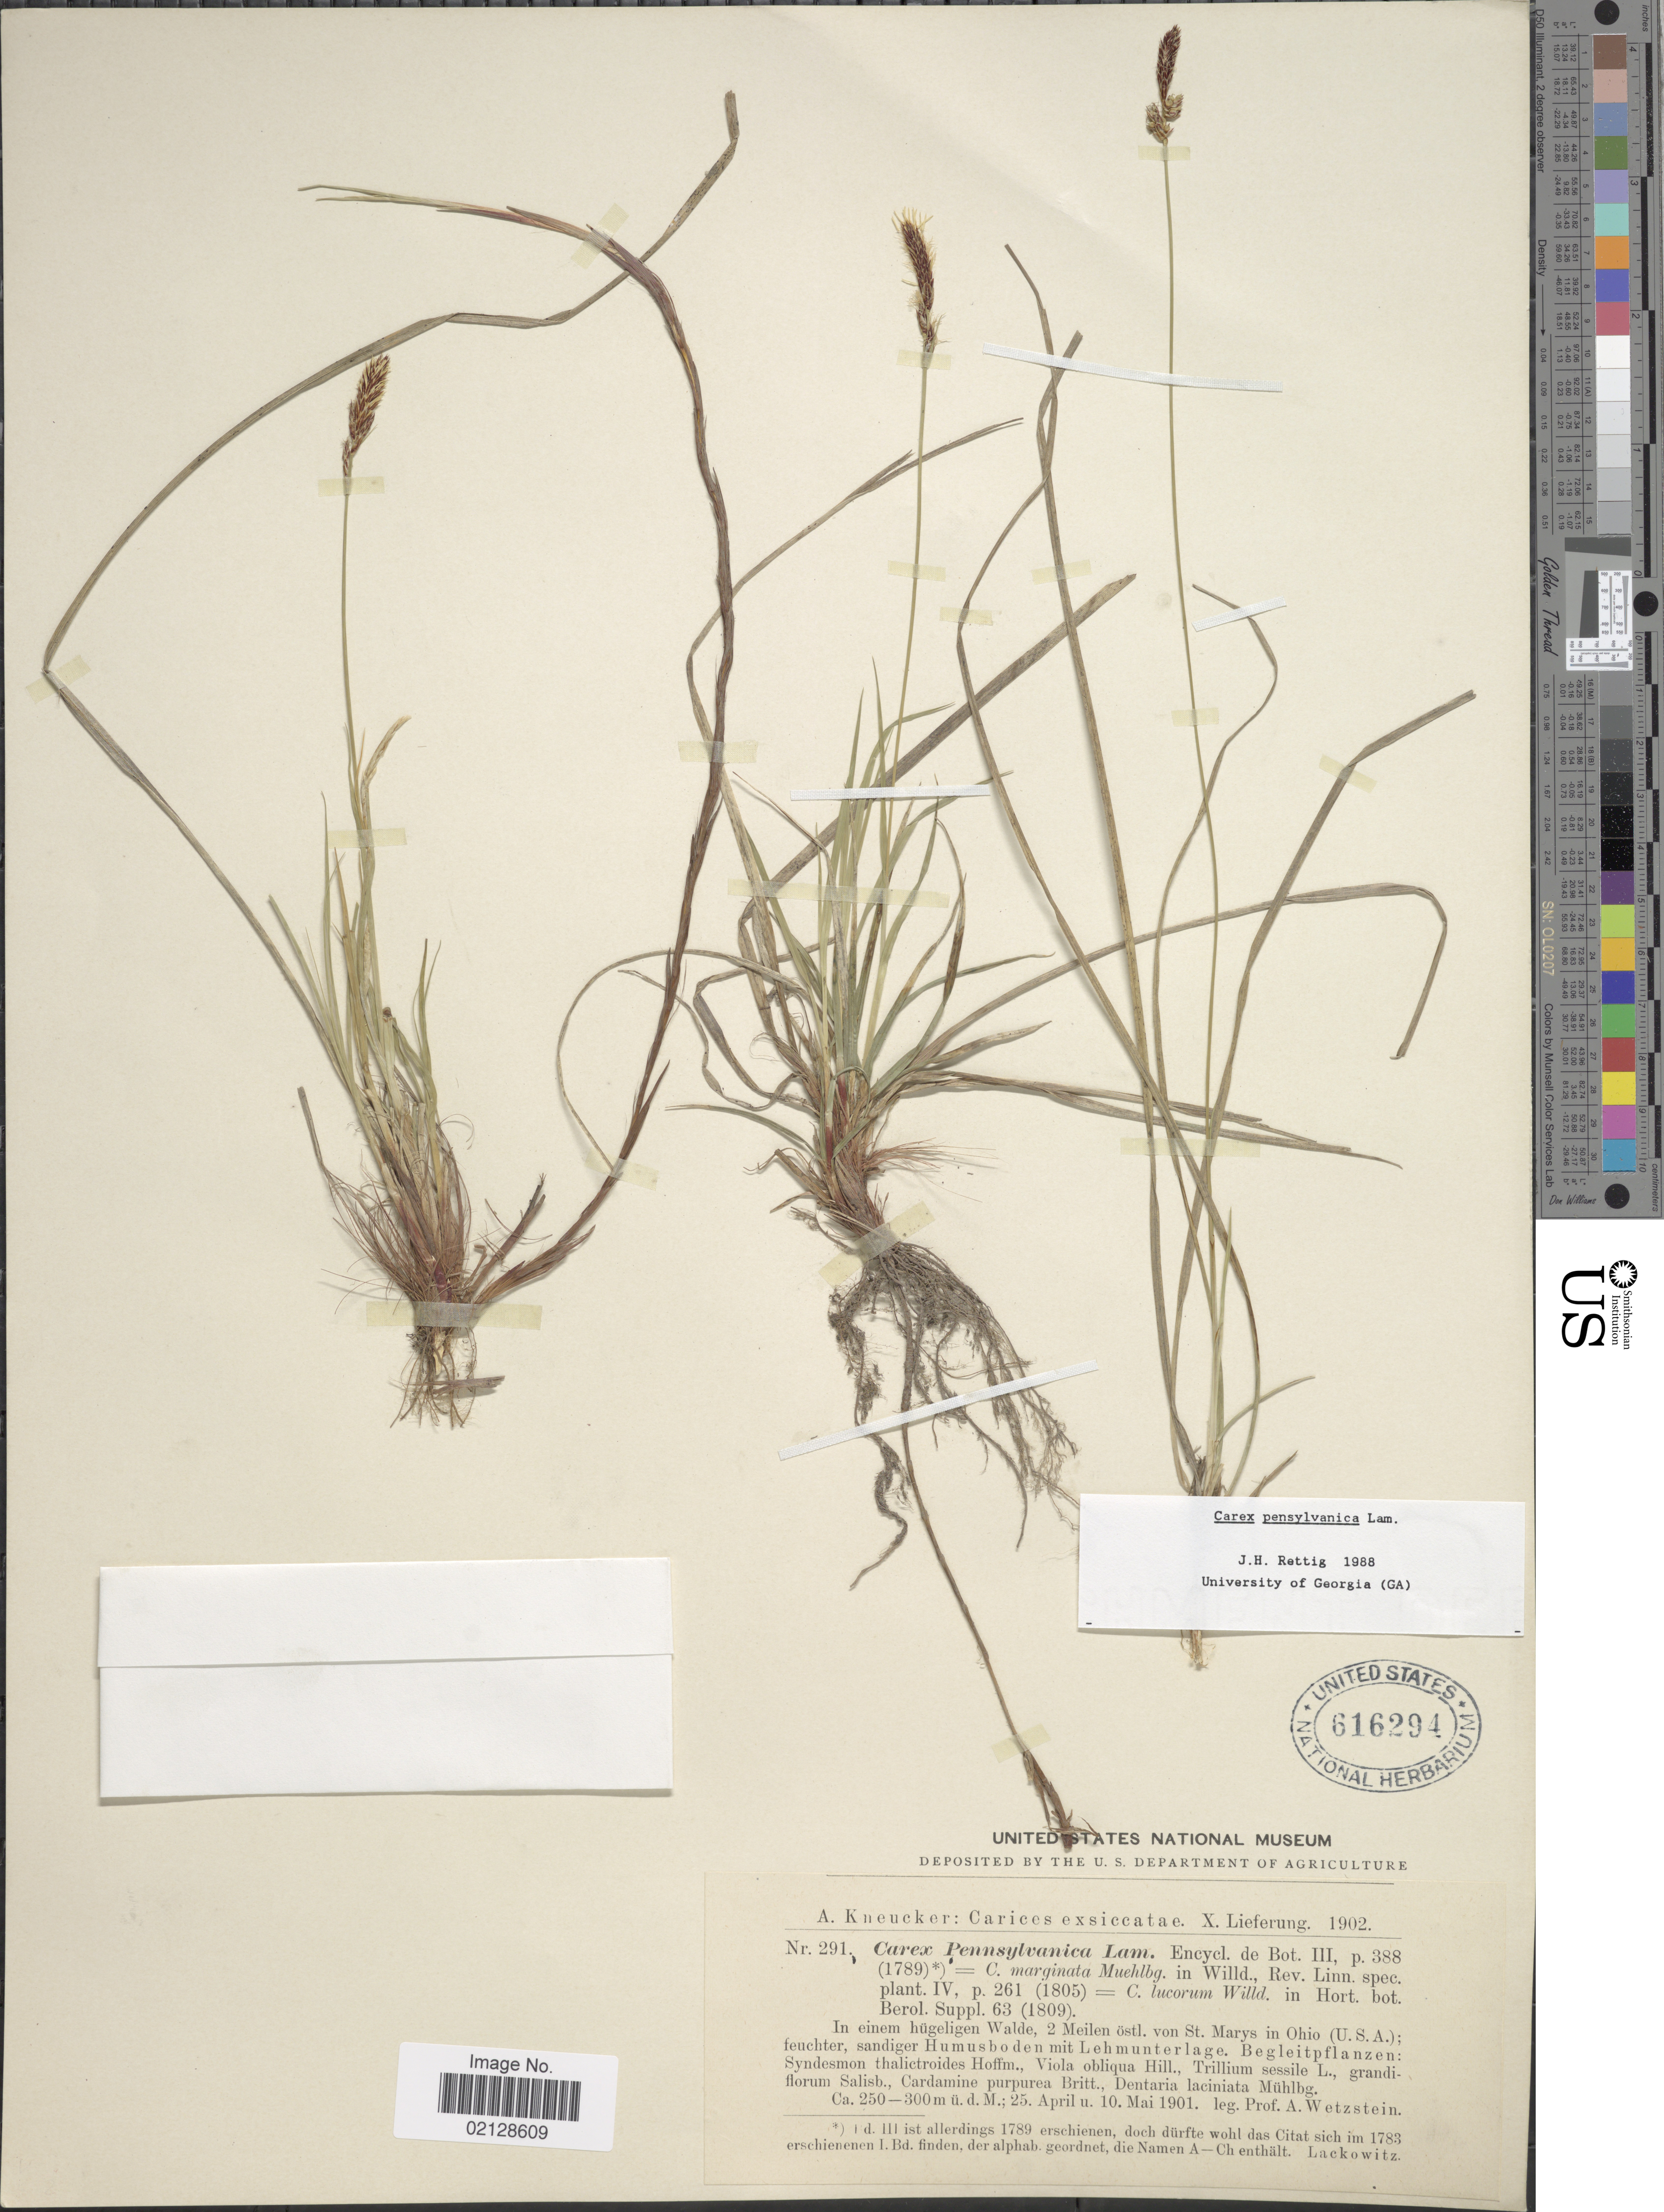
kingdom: Plantae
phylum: Tracheophyta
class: Liliopsida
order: Poales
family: Cyperaceae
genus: Carex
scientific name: Carex pensylvanica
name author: Lam.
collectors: A. Wetzstein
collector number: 291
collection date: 1901-04-25/1901-05-10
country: United States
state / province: Ohio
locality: In einem hugeligen Walde, 2 Meilen ostl., von St. Marys in Ohio (U.S.A.); feuchter, sandiger Humusbo mit Lehmunterlage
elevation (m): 250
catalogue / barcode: US 616294